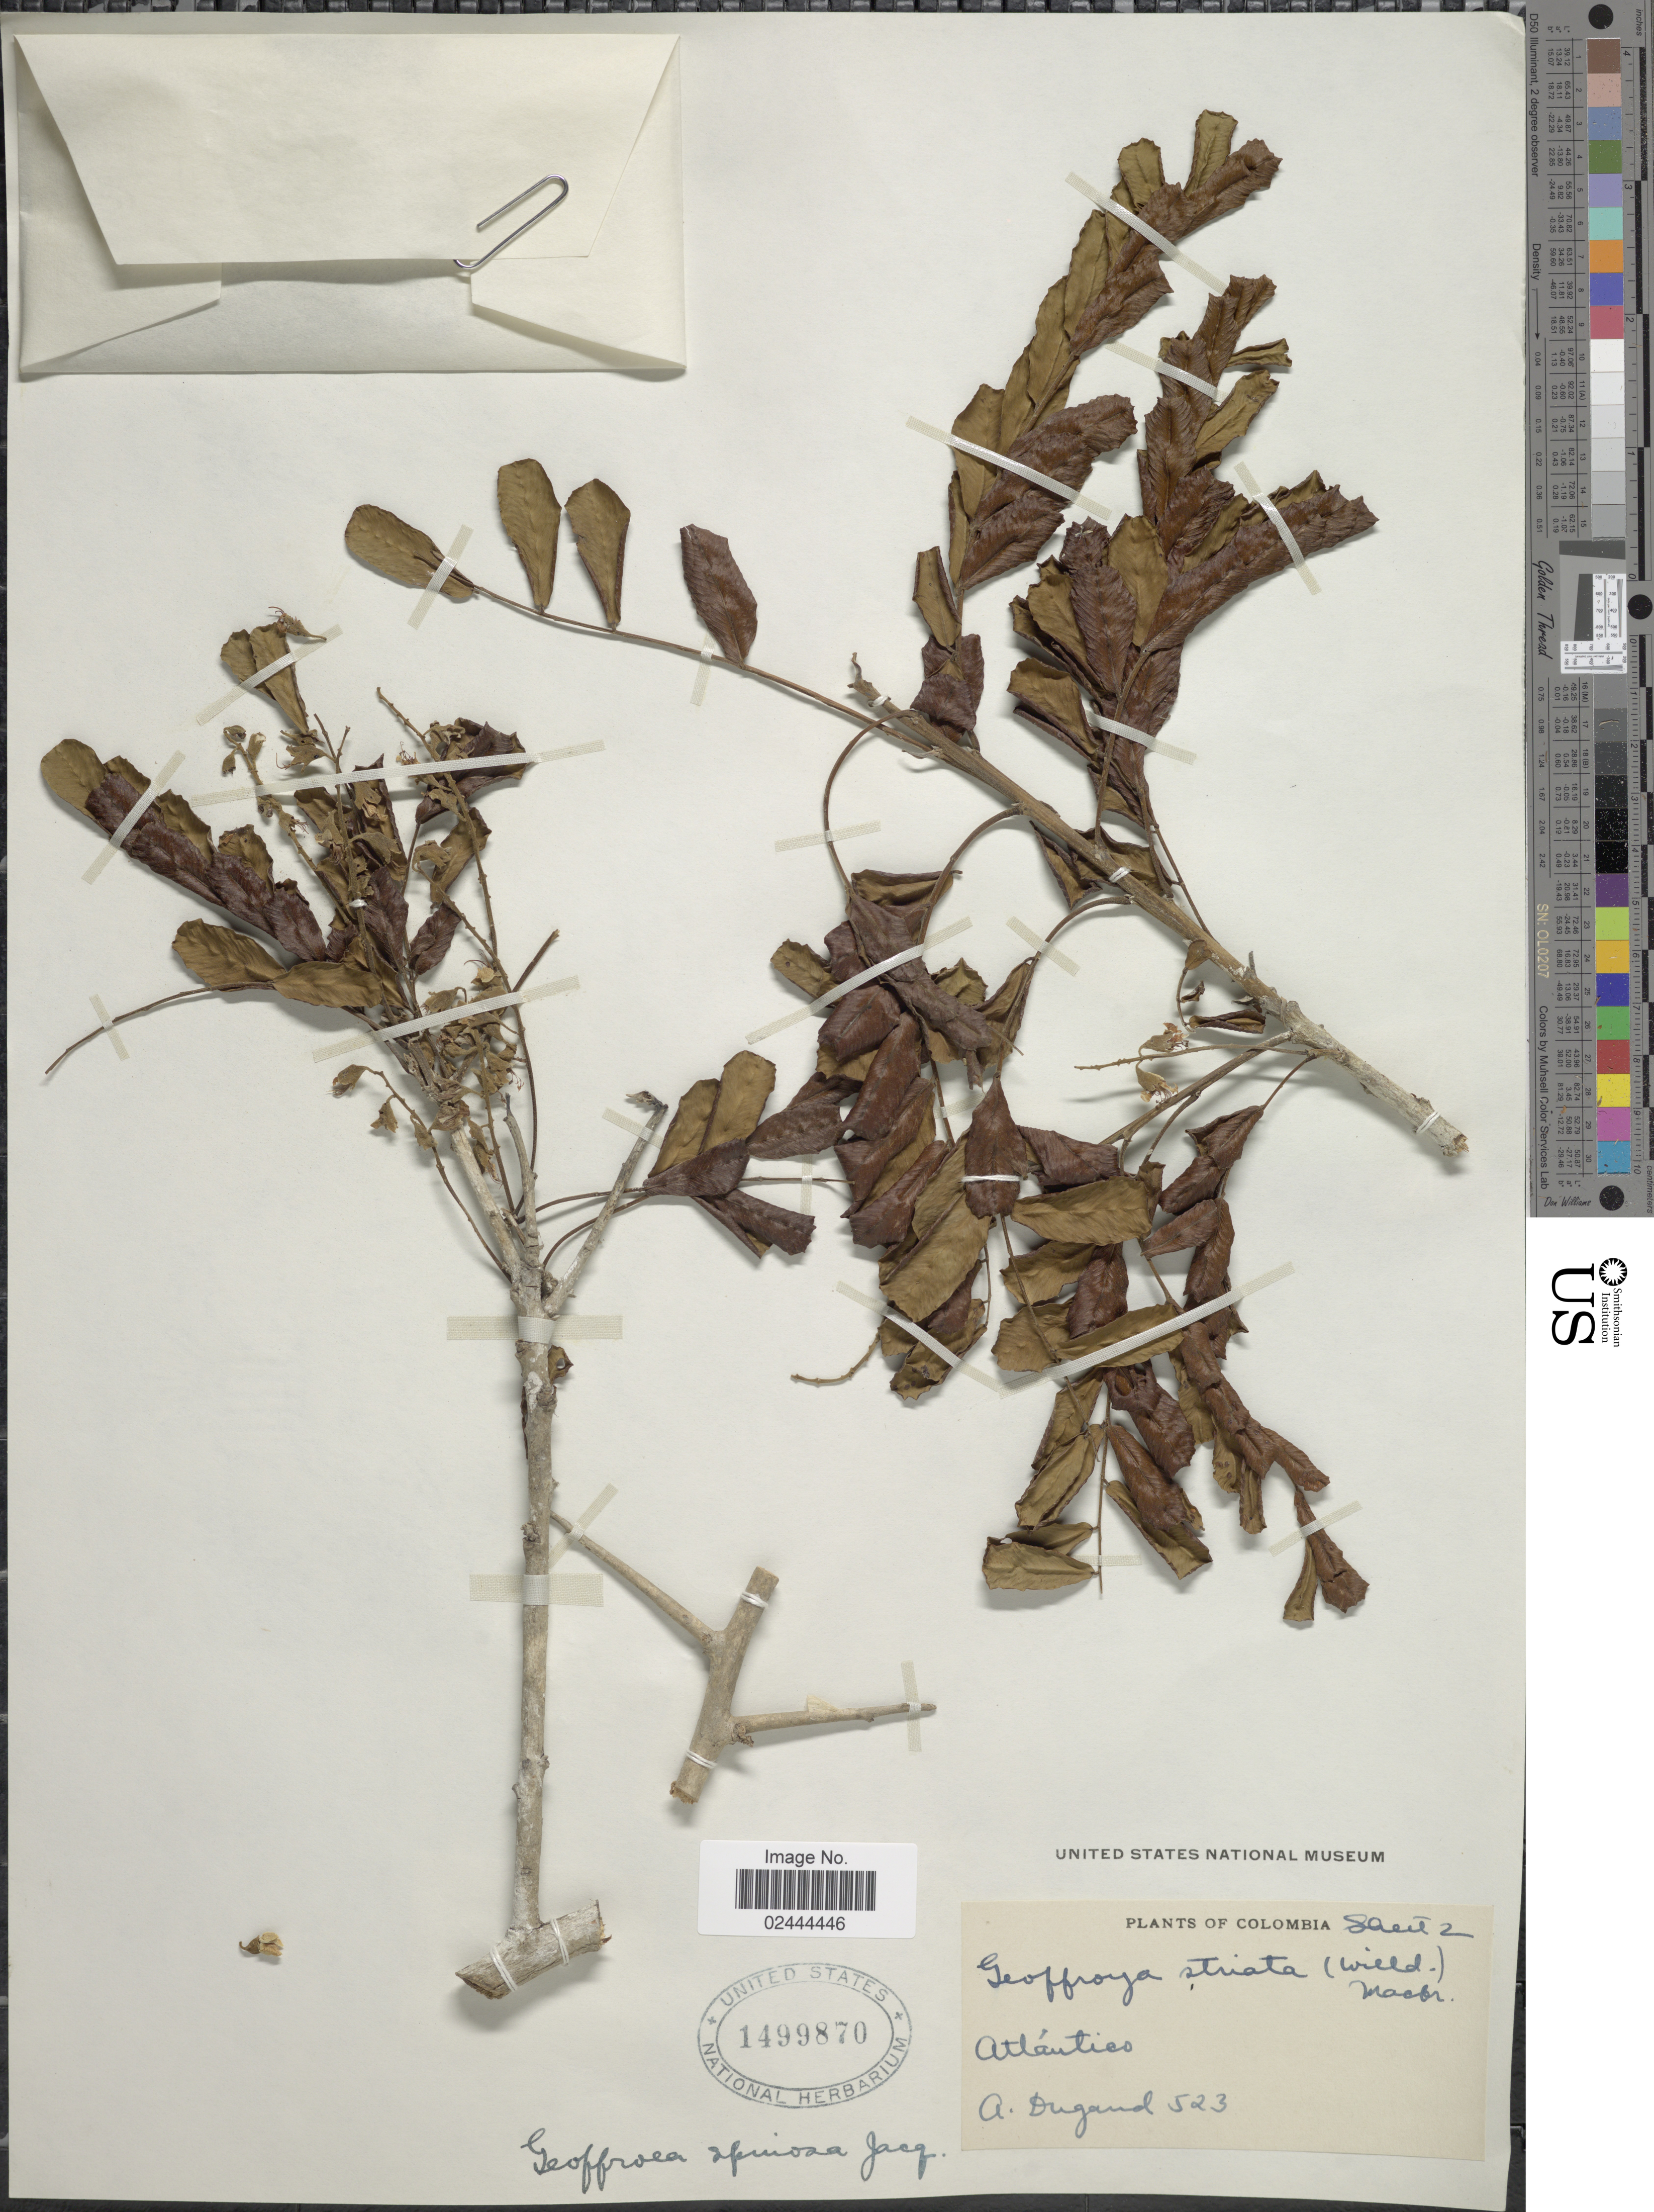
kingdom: Plantae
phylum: Tracheophyta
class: Magnoliopsida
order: Fabales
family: Fabaceae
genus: Geoffroea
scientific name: Geoffroea spinosa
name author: Jacq.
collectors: A. Dugand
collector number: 523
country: Colombia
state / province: Atlántico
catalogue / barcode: US 1499870